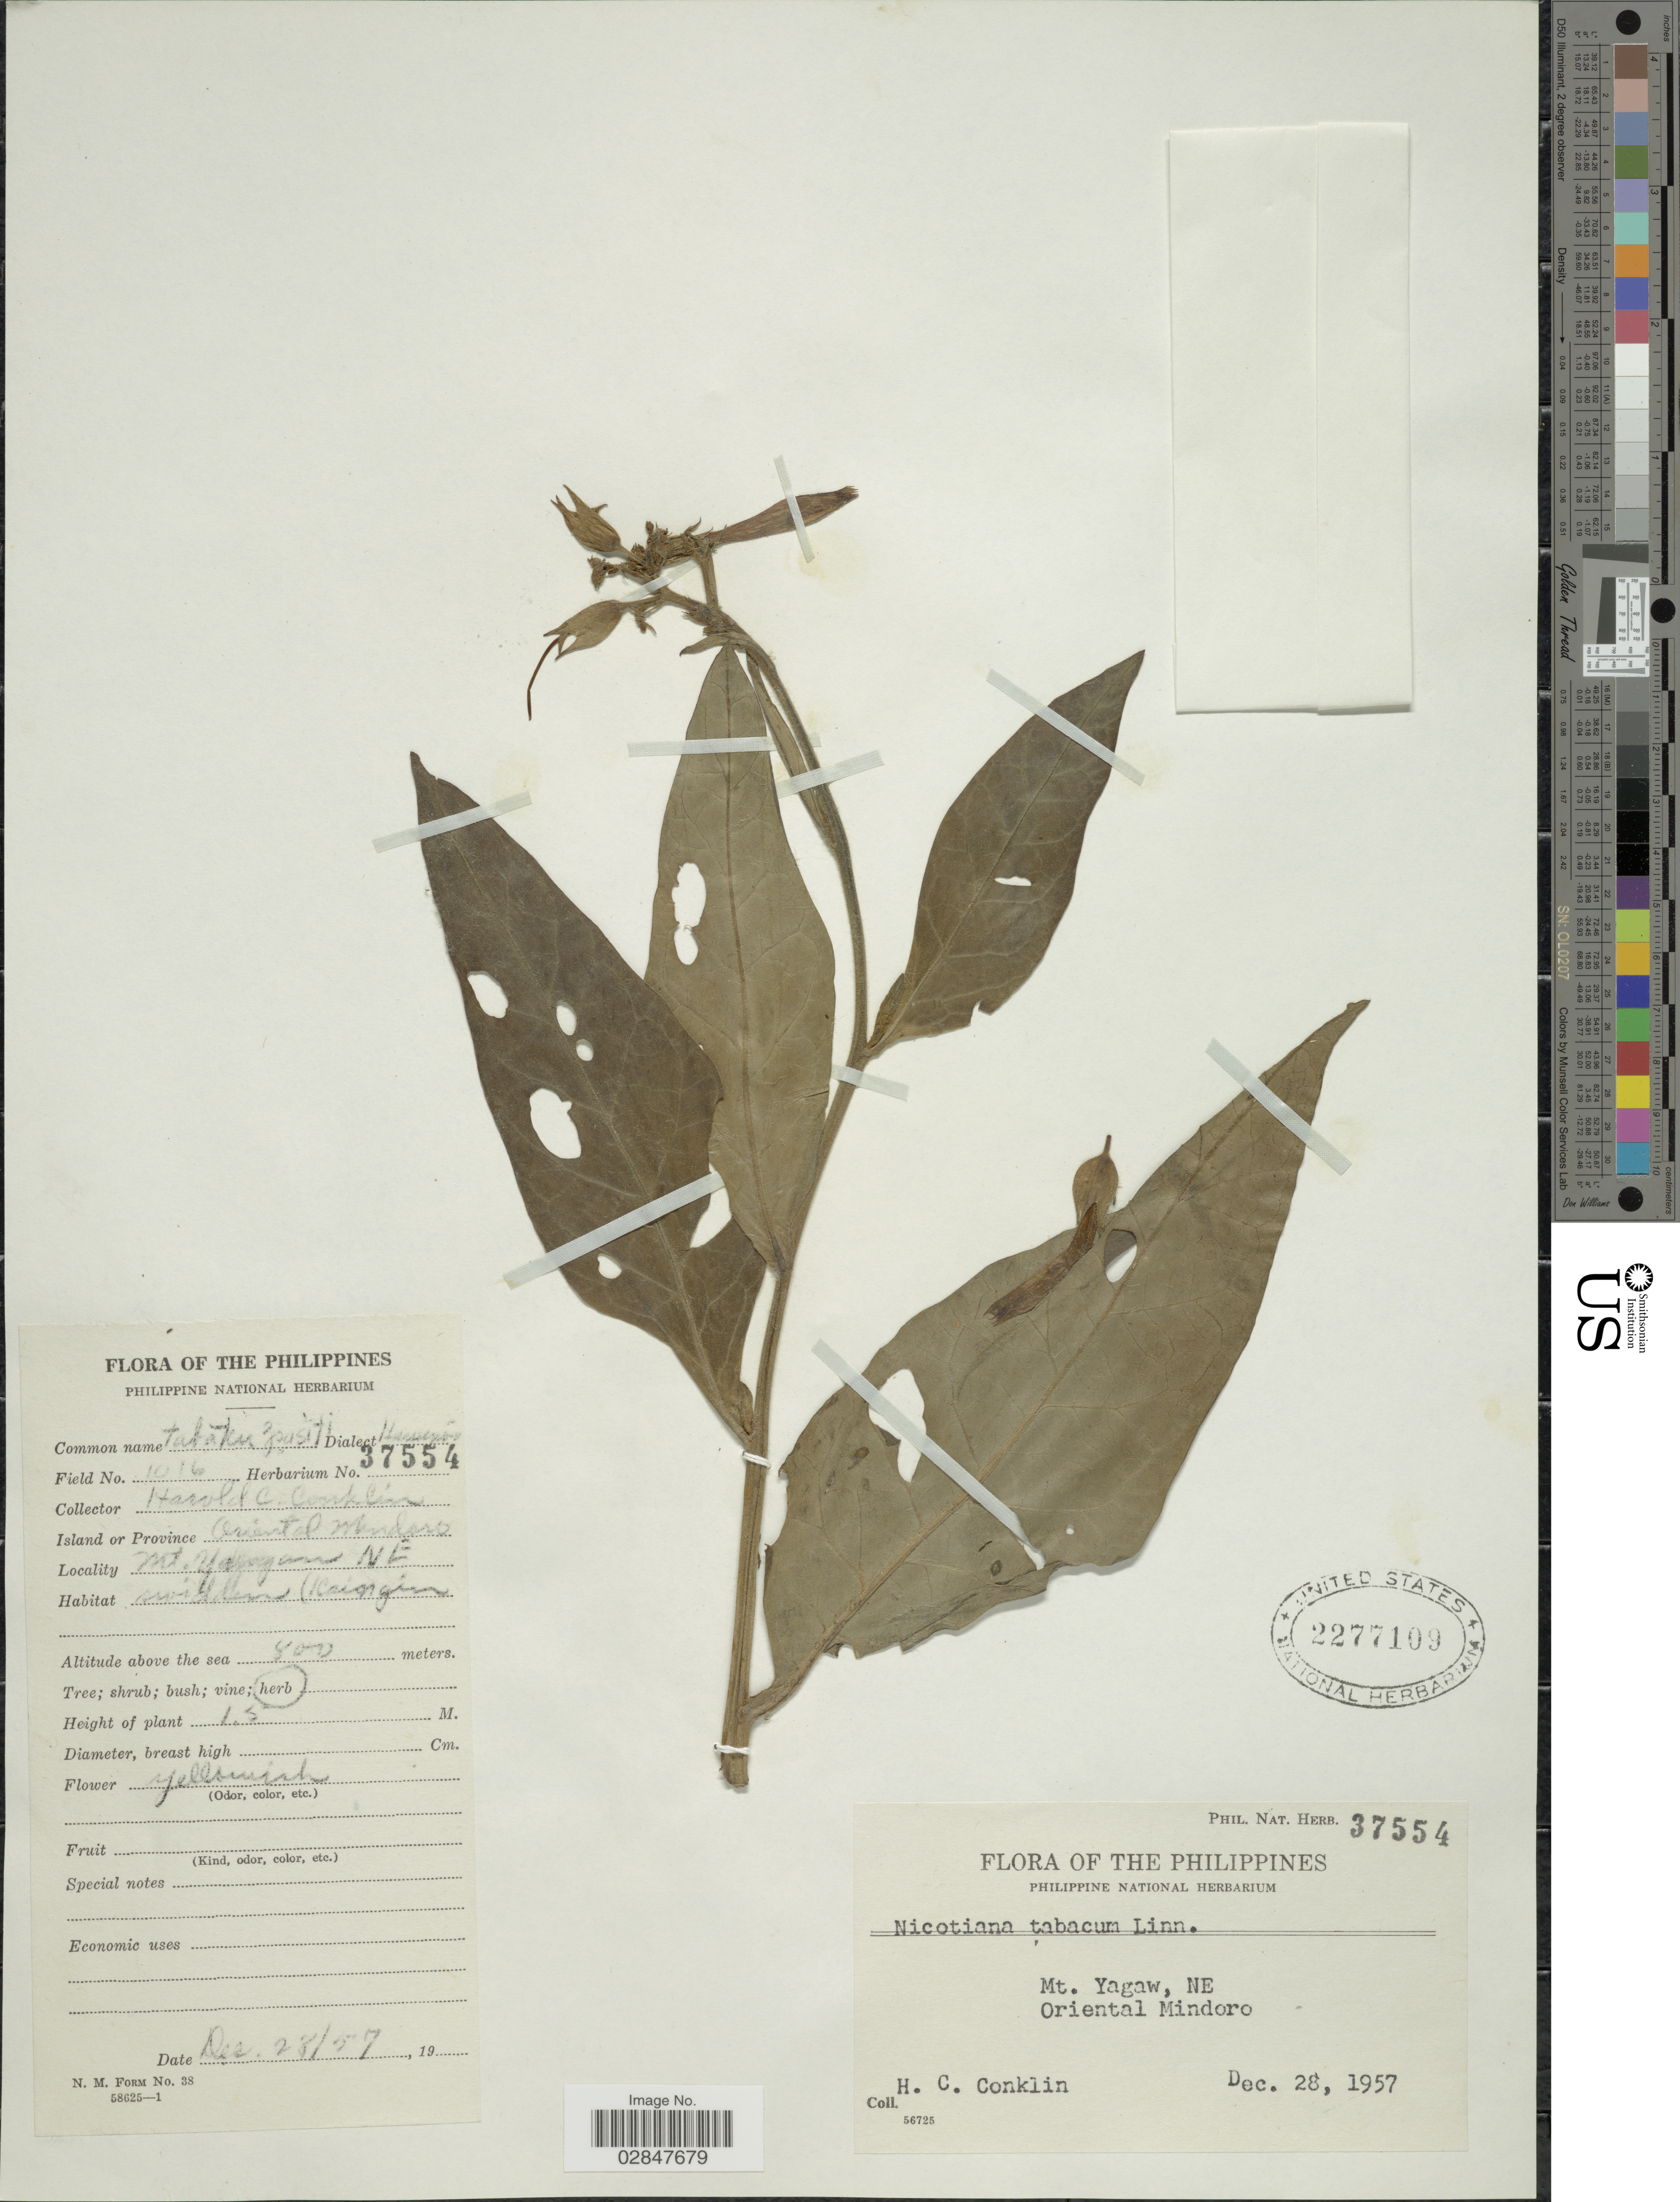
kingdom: Plantae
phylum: Tracheophyta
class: Magnoliopsida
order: Solanales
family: Solanaceae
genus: Nicotiana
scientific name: Nicotiana tabacum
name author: L.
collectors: H. Conklin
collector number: Phil. Nat. Herb. 37554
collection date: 1957-12-28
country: Philippines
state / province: Mimaropa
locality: Mt. Yagaw, NE. Oriental Mindoro.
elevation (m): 800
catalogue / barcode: US 2277109